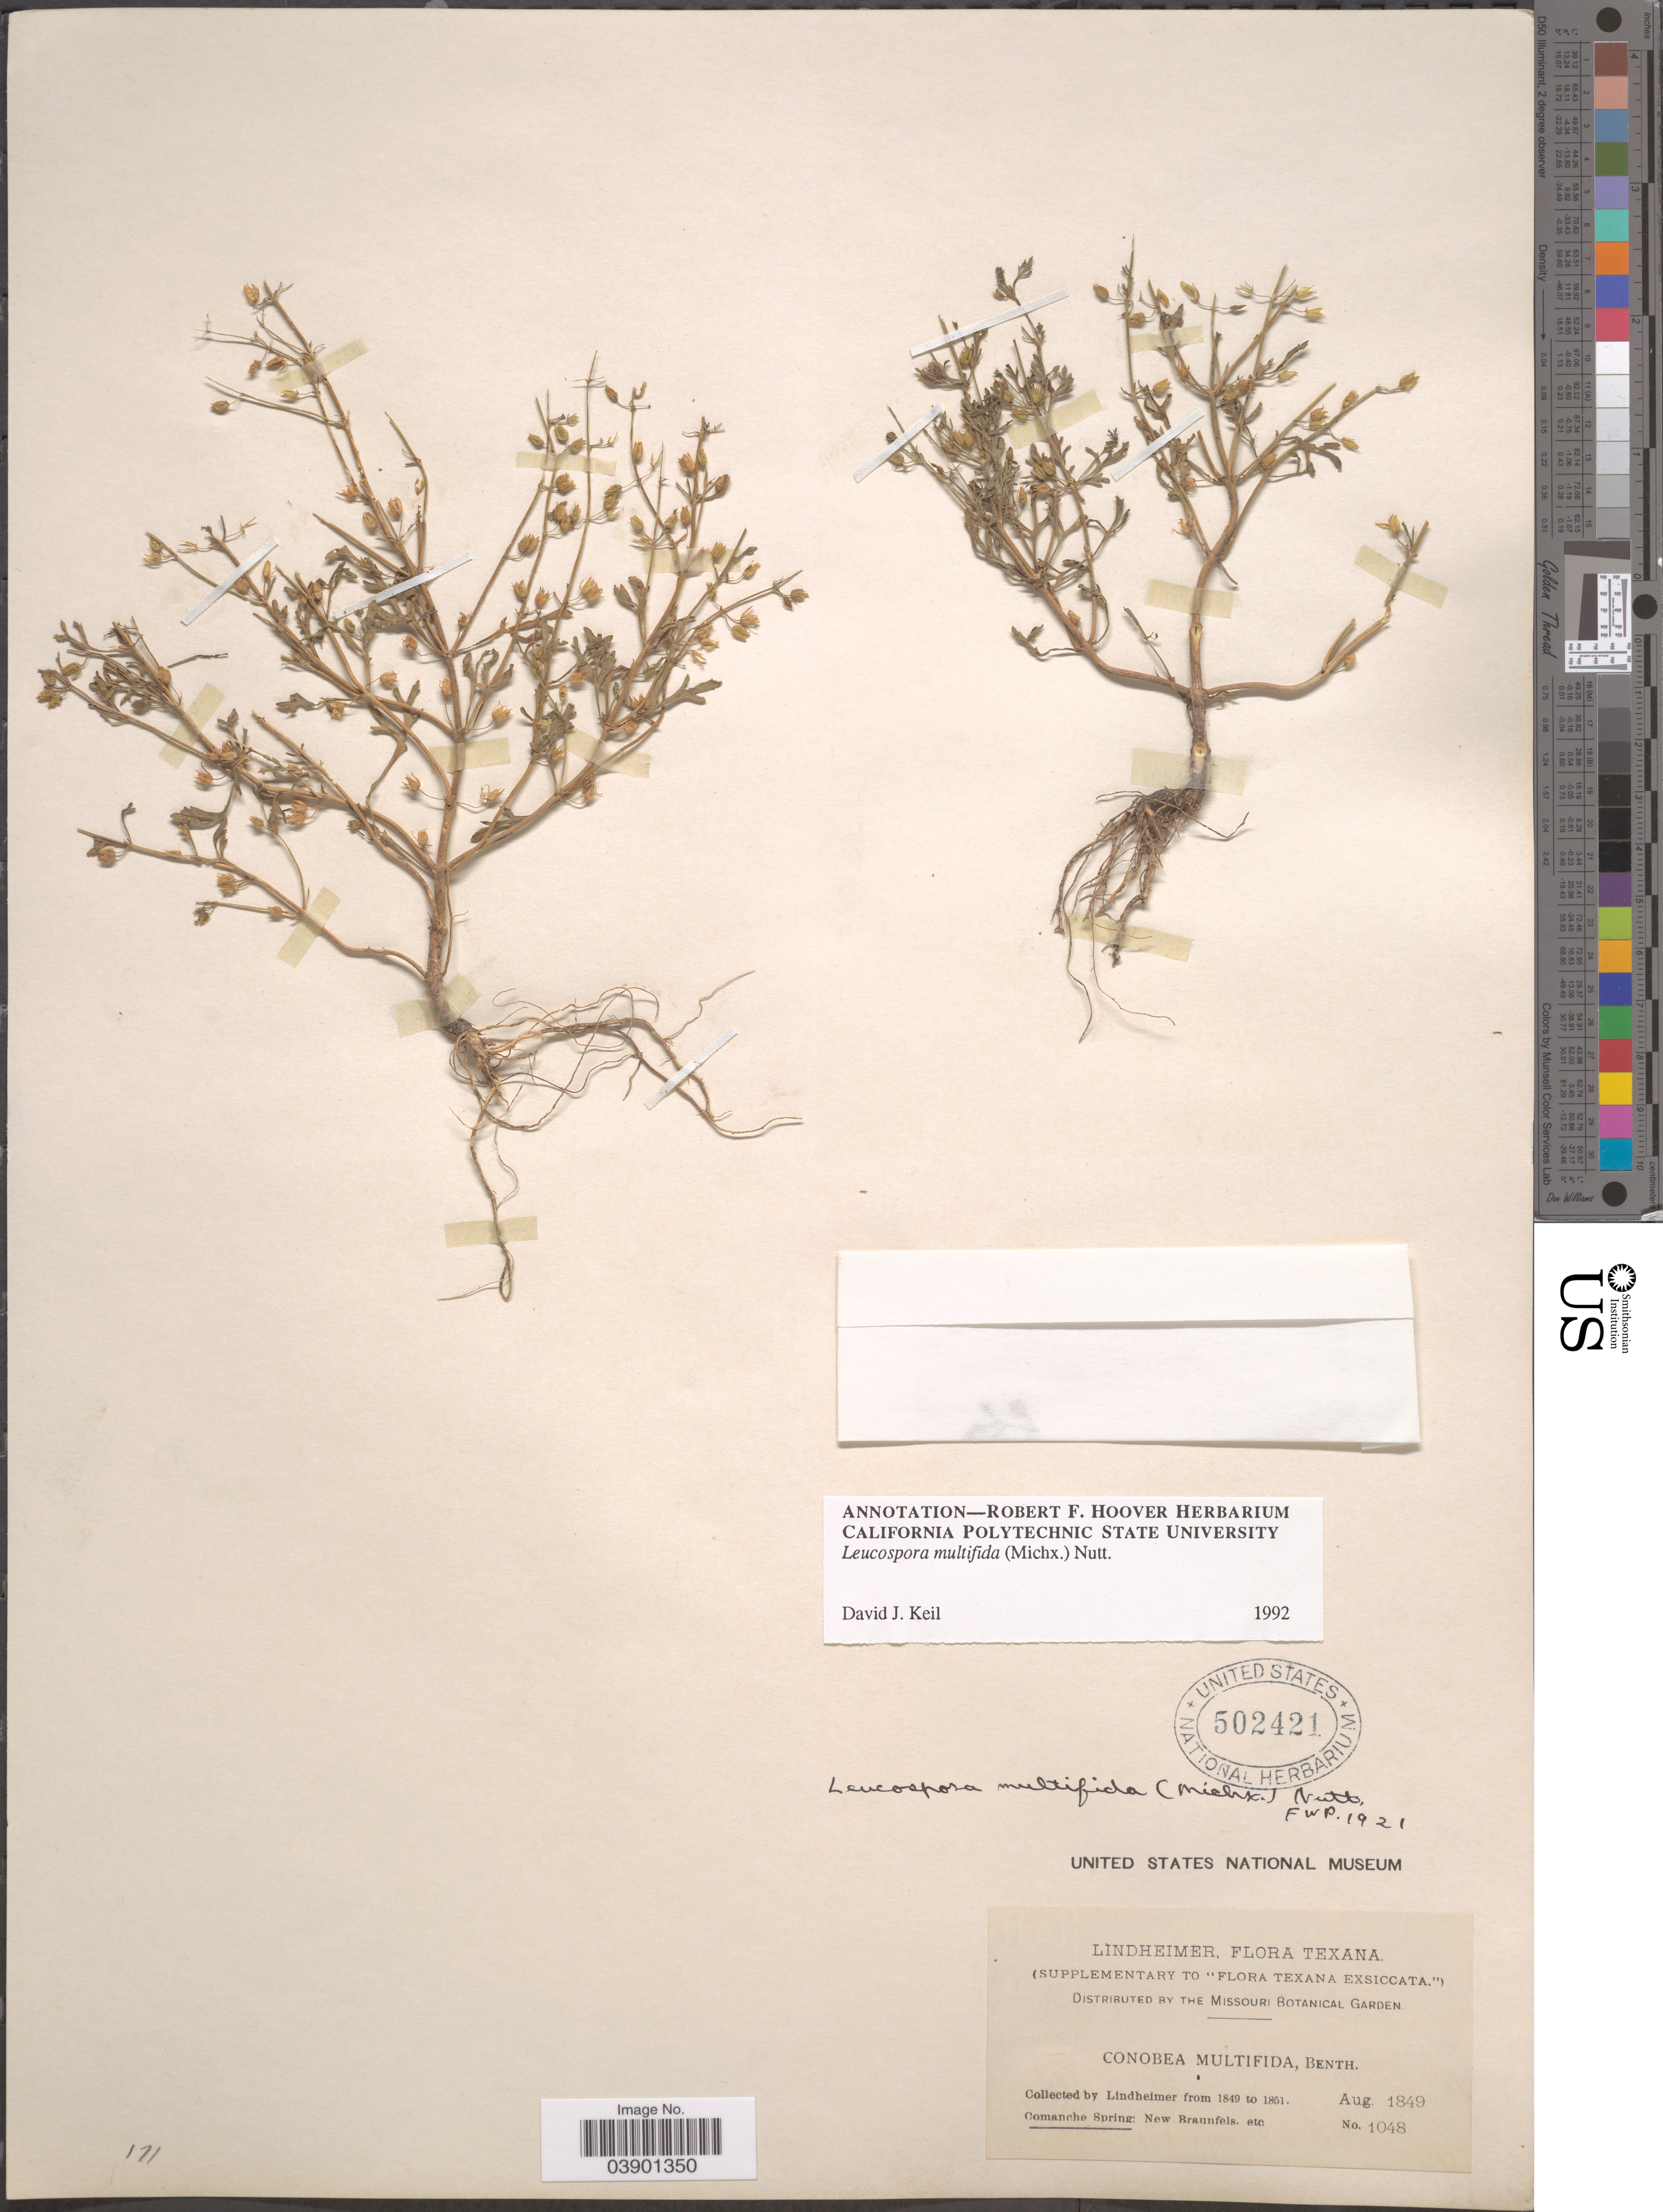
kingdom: Plantae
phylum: Tracheophyta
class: Magnoliopsida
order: Lamiales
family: Plantaginaceae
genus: Leucospora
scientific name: Leucospora multifida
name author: (Michx.) Nutt.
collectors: F. Lindheimer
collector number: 1048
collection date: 1849-08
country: United States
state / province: Texas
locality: Comanche Spring: New Braunfels. etc.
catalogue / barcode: US 502421